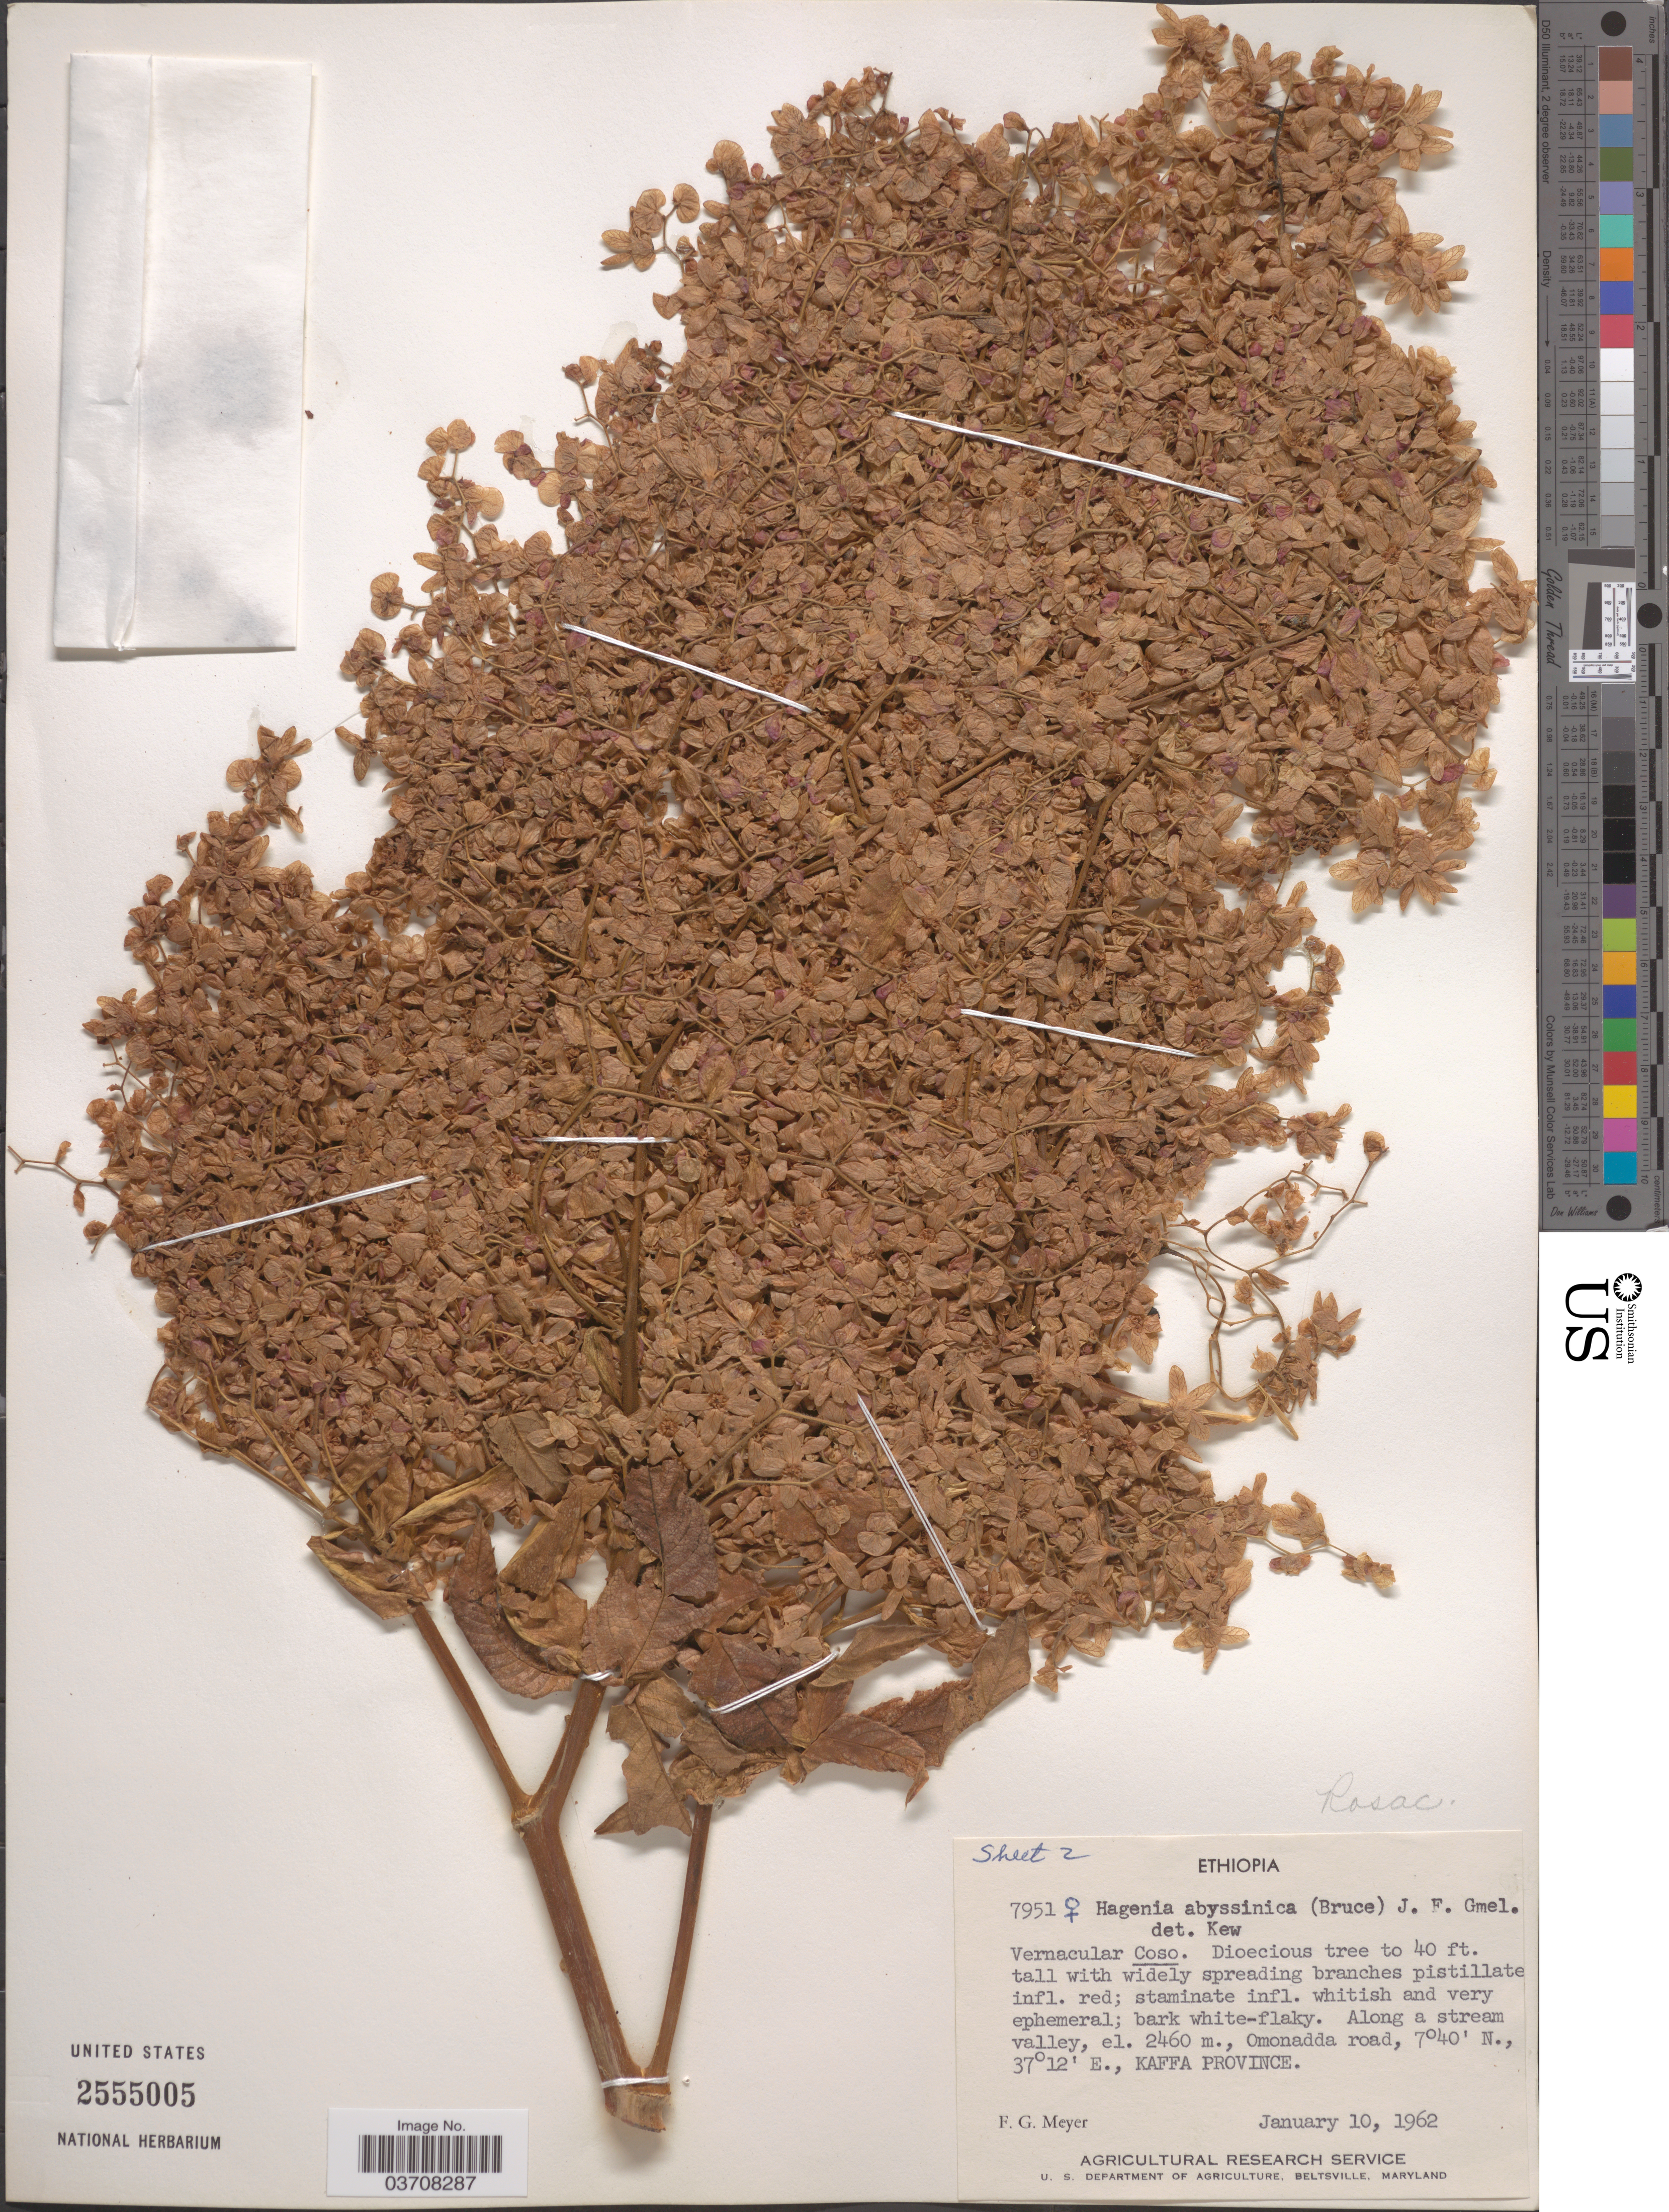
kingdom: Plantae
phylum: Tracheophyta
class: Magnoliopsida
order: Rosales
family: Rosaceae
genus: Hagenia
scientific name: Hagenia abyssinica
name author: (Bruce) J.F. Gmel.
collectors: F. G. Meyer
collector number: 7951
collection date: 1962-01-10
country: Ethiopia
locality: Along a stream valley, Omonadda road, Kaffa Province.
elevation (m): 2460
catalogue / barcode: US 2555005